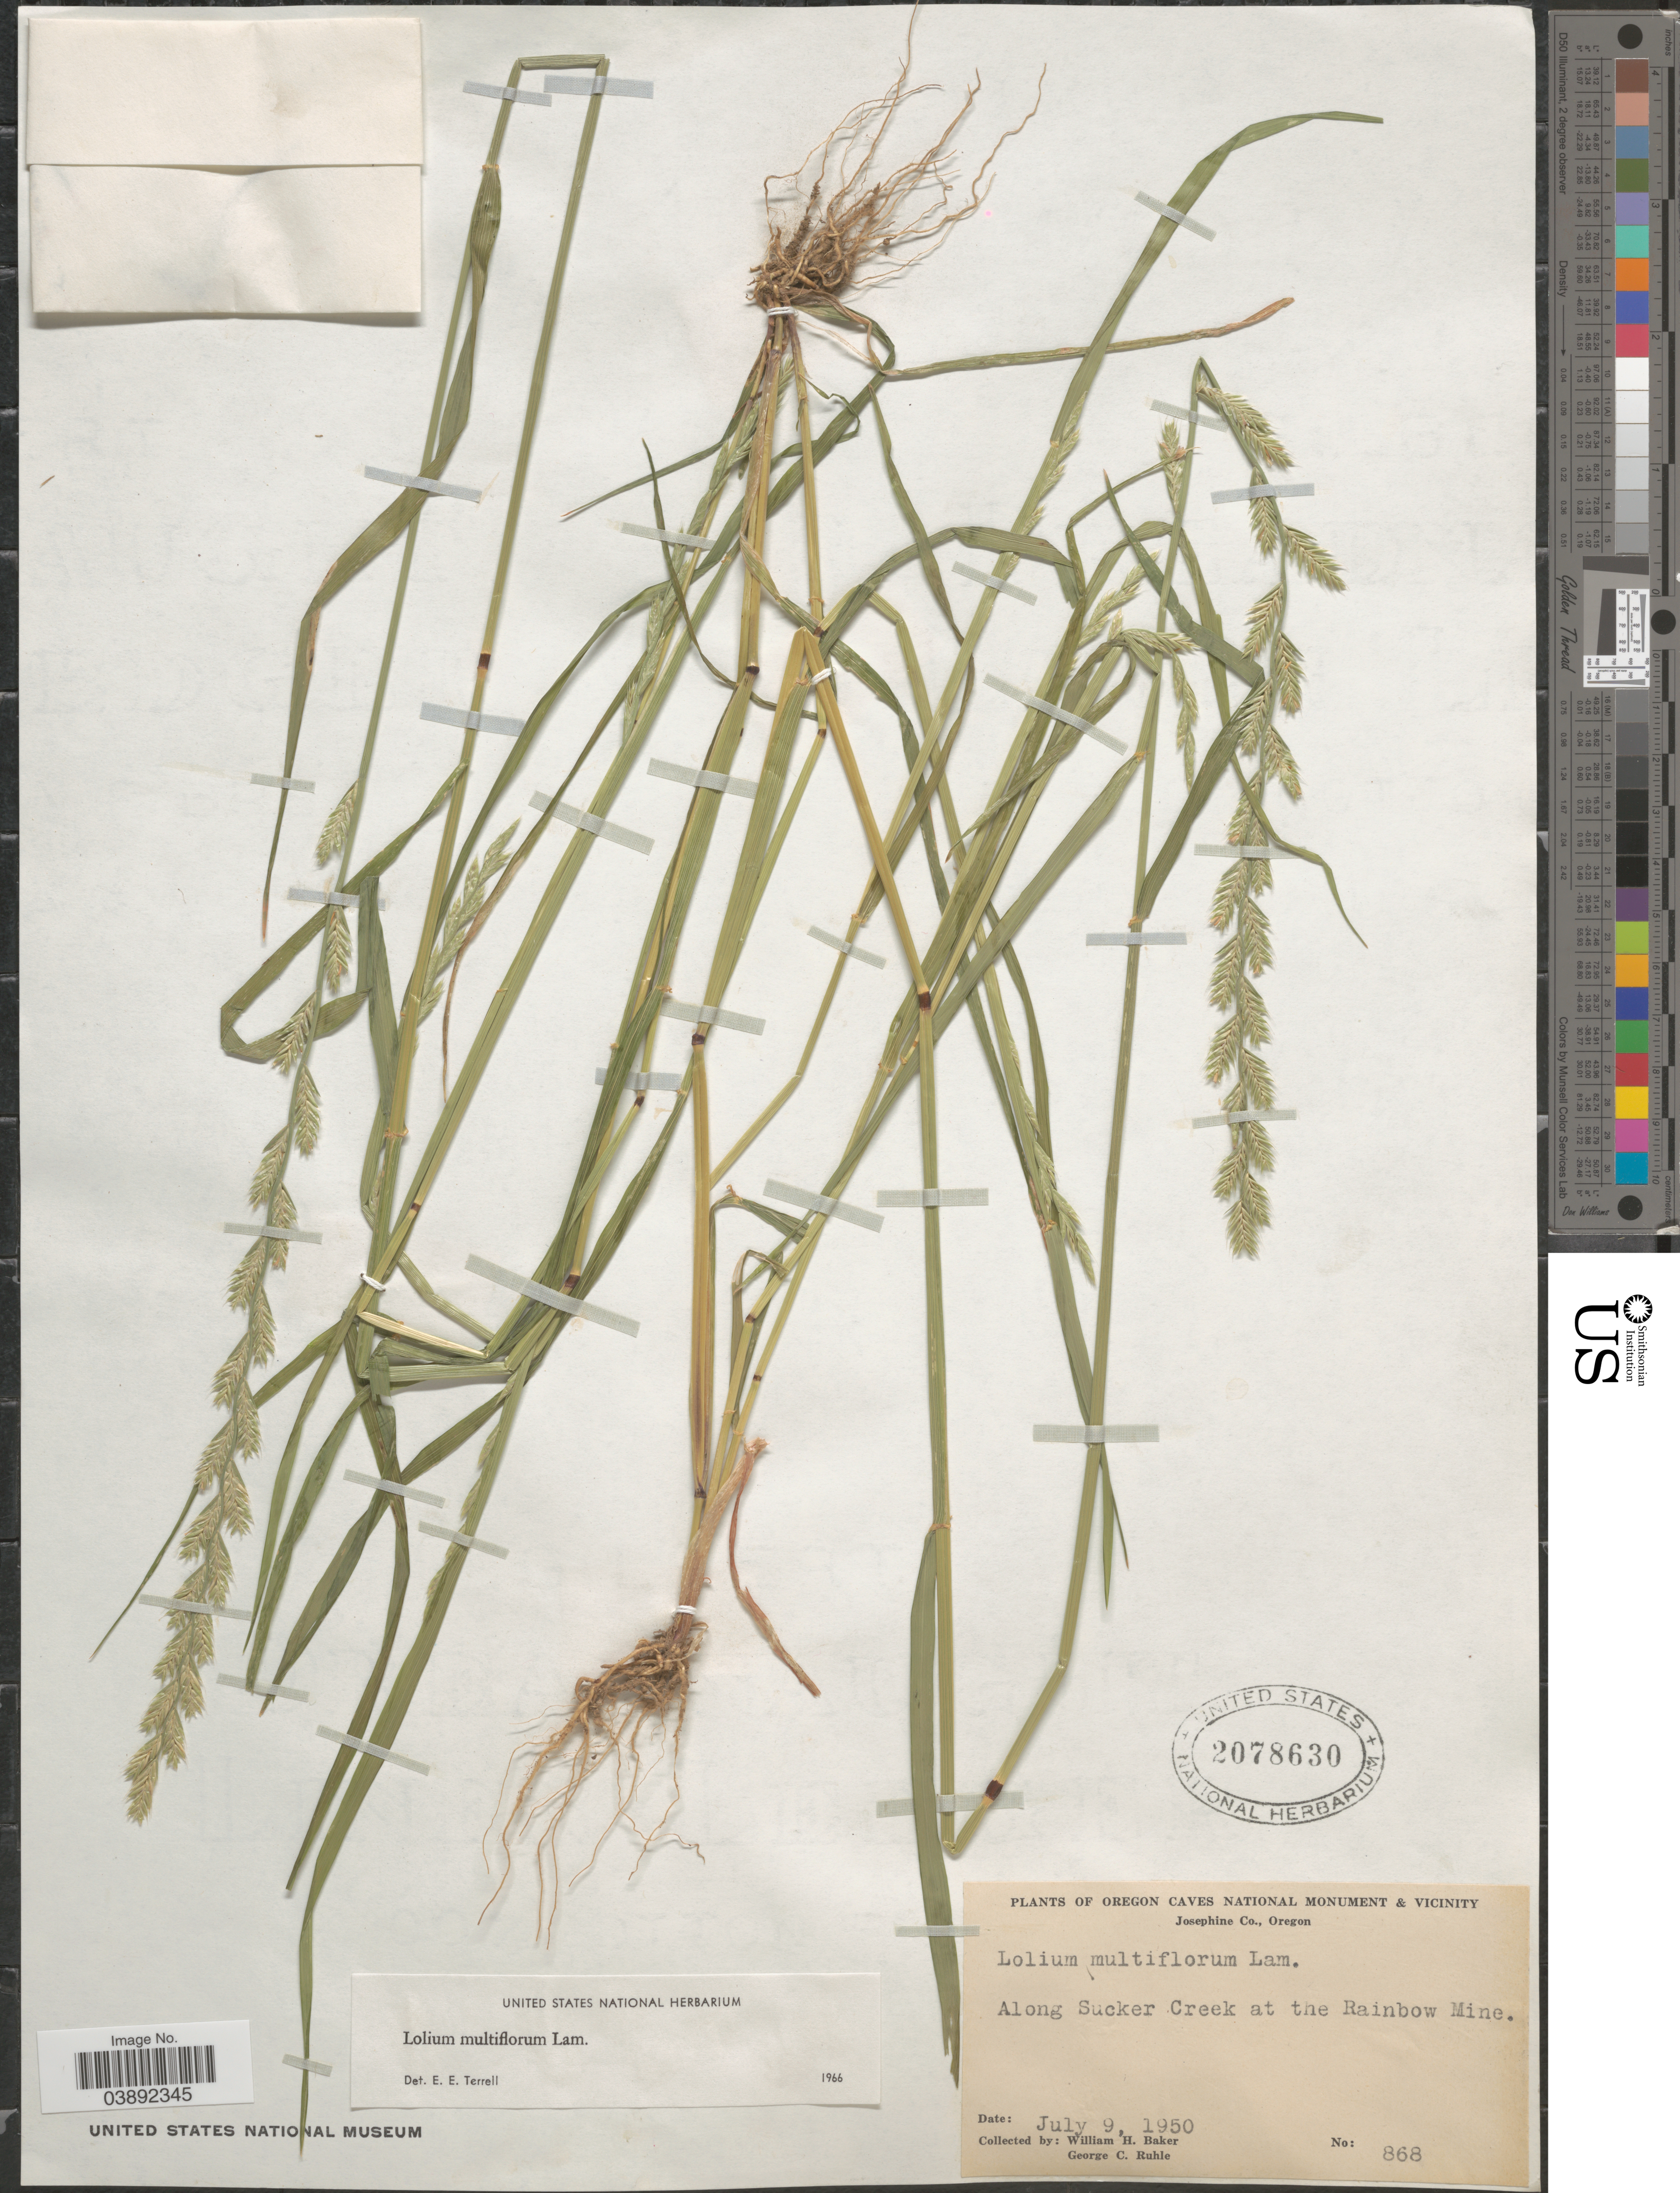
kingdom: Plantae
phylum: Tracheophyta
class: Liliopsida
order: Poales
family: Poaceae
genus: Lolium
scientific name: Lolium multiflorum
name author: Lam.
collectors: W. H. Baker & G. Ruhle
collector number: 868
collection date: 1950-07-09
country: United States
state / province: Oregon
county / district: Josephine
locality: Oregon Caves National Monument & Vicinity. Josephine Co. Along Sucker Creek at the Rainbow Mine.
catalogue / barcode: US 2078630